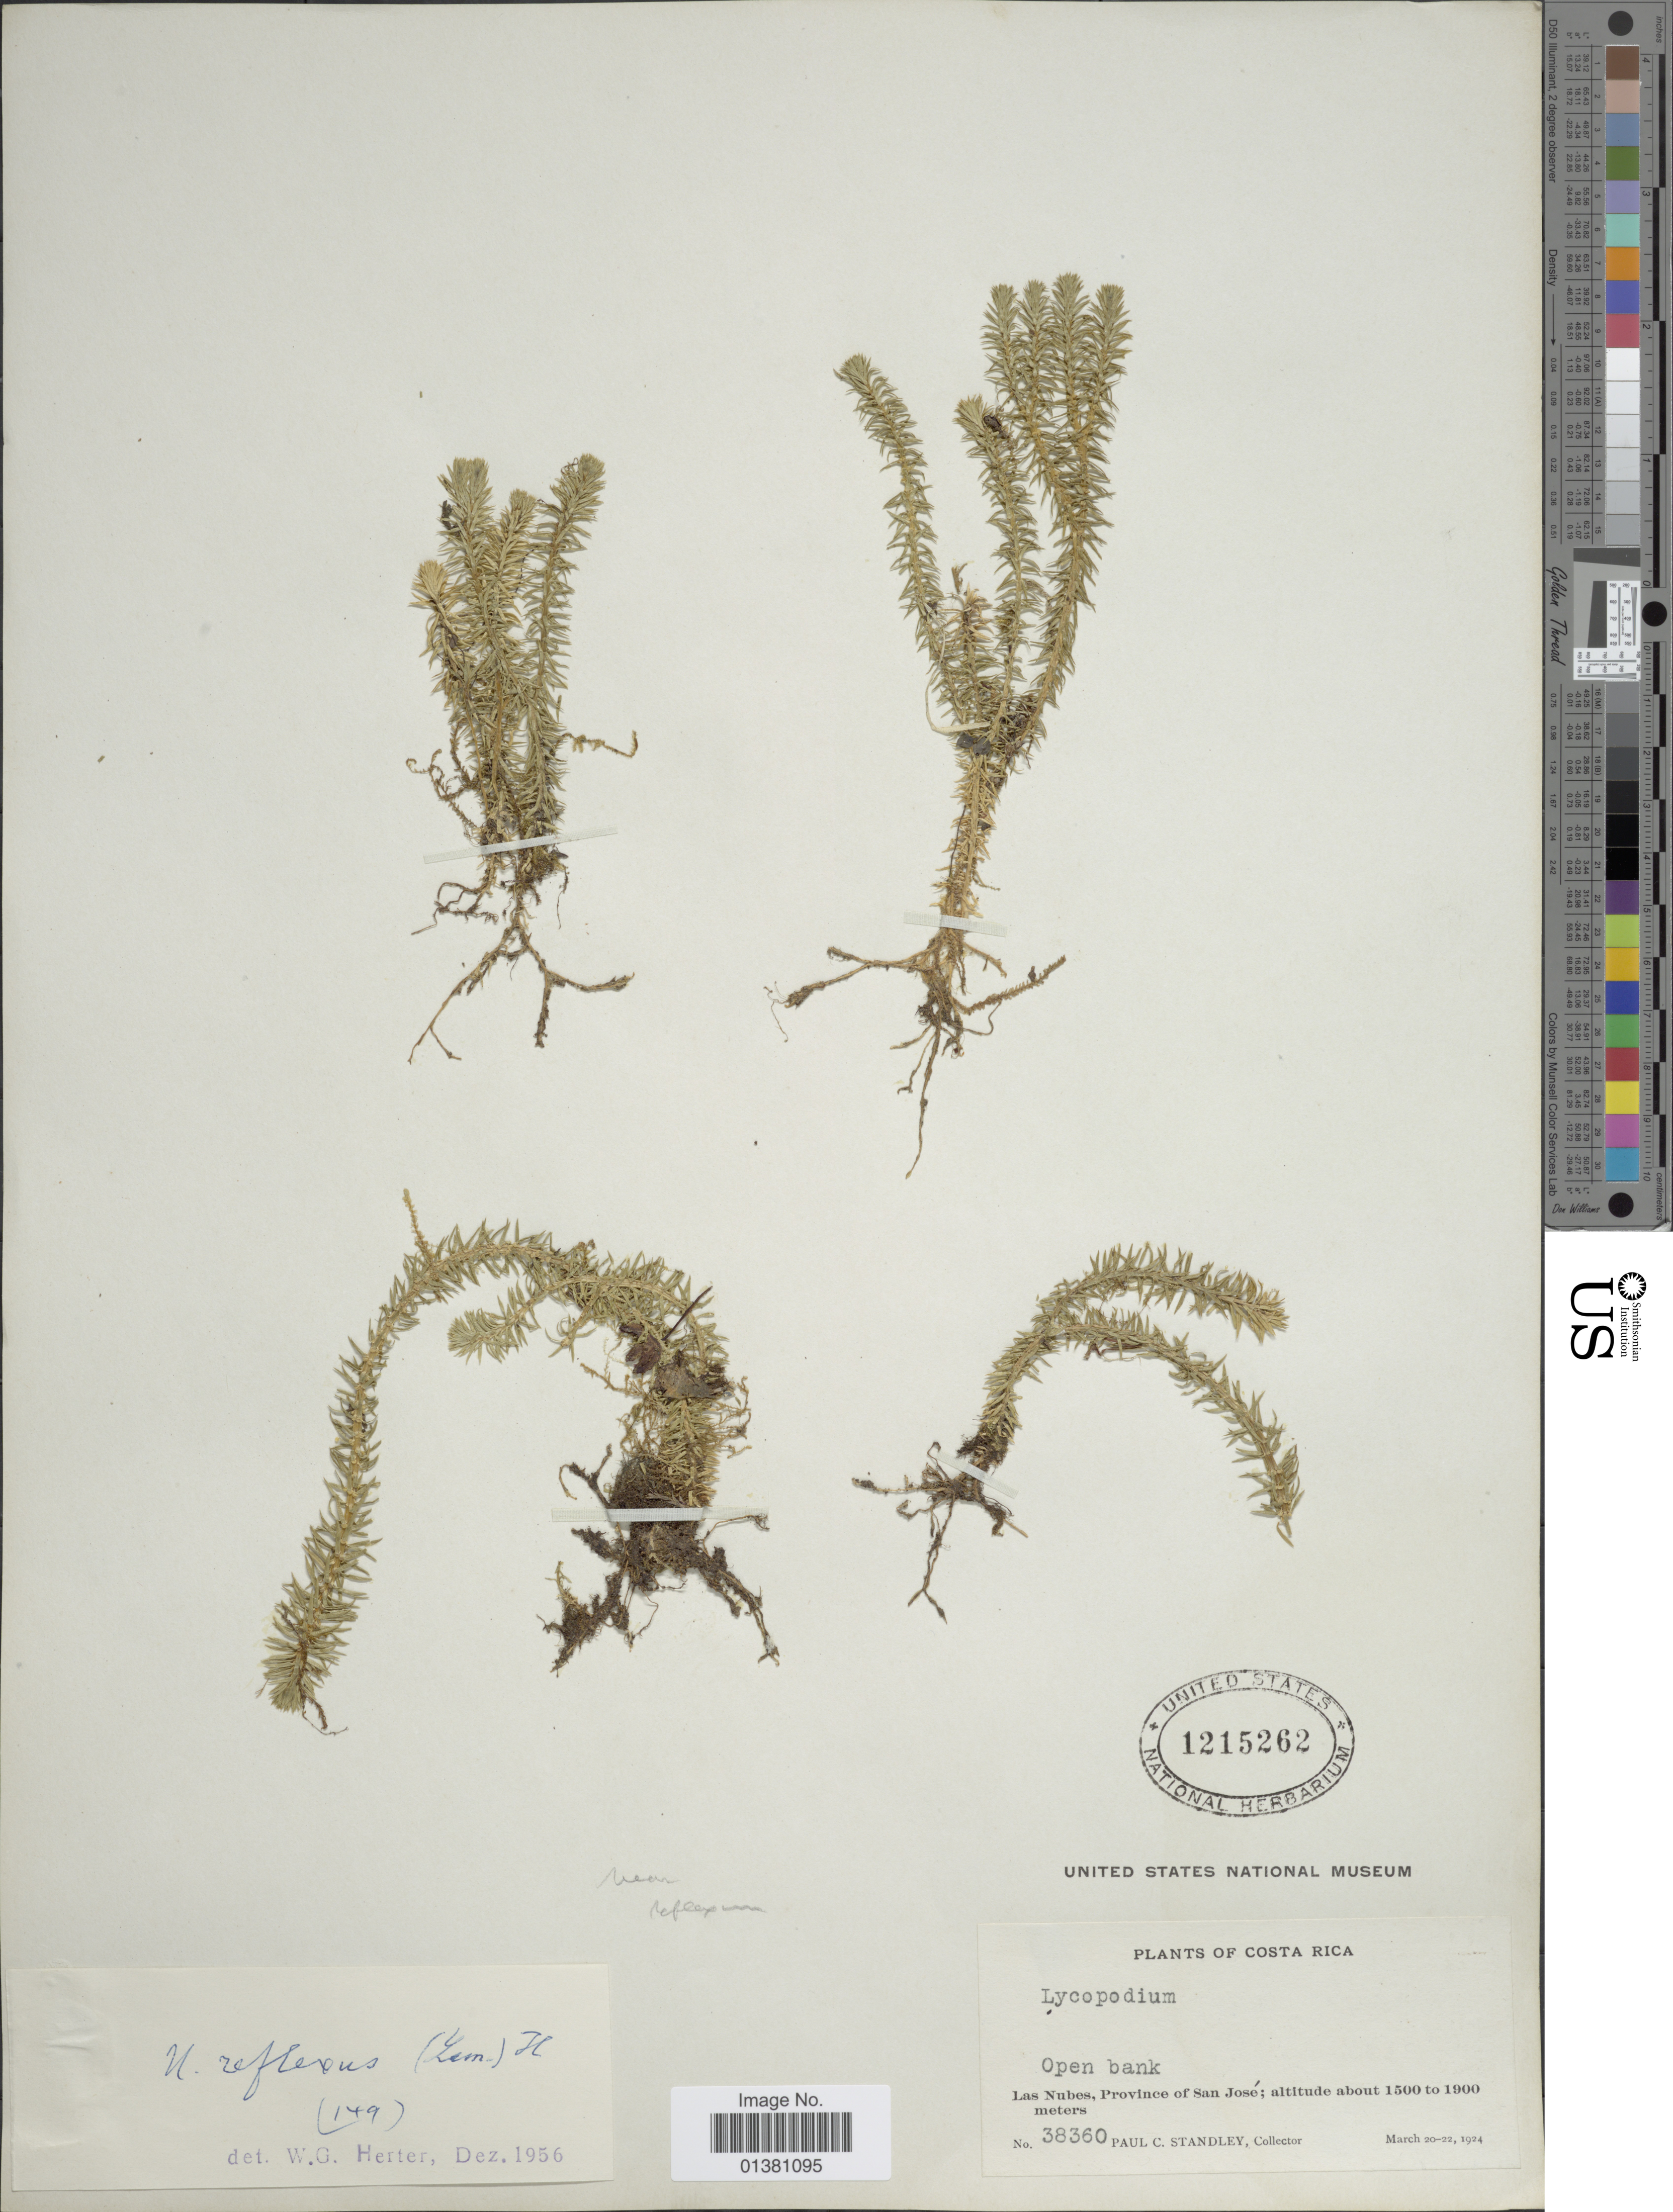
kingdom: Plantae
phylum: Tracheophyta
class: Lycopodiopsida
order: Lycopodiales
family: Lycopodiaceae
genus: Phlegmariurus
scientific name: Phlegmariurus reflexus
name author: (Lam.) B. Øllg.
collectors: P. C. Standley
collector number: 38360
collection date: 1924-03-20/1924-03-22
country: Costa Rica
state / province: San José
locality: Las Nubes, province of San José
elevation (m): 1500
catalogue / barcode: US 1215262